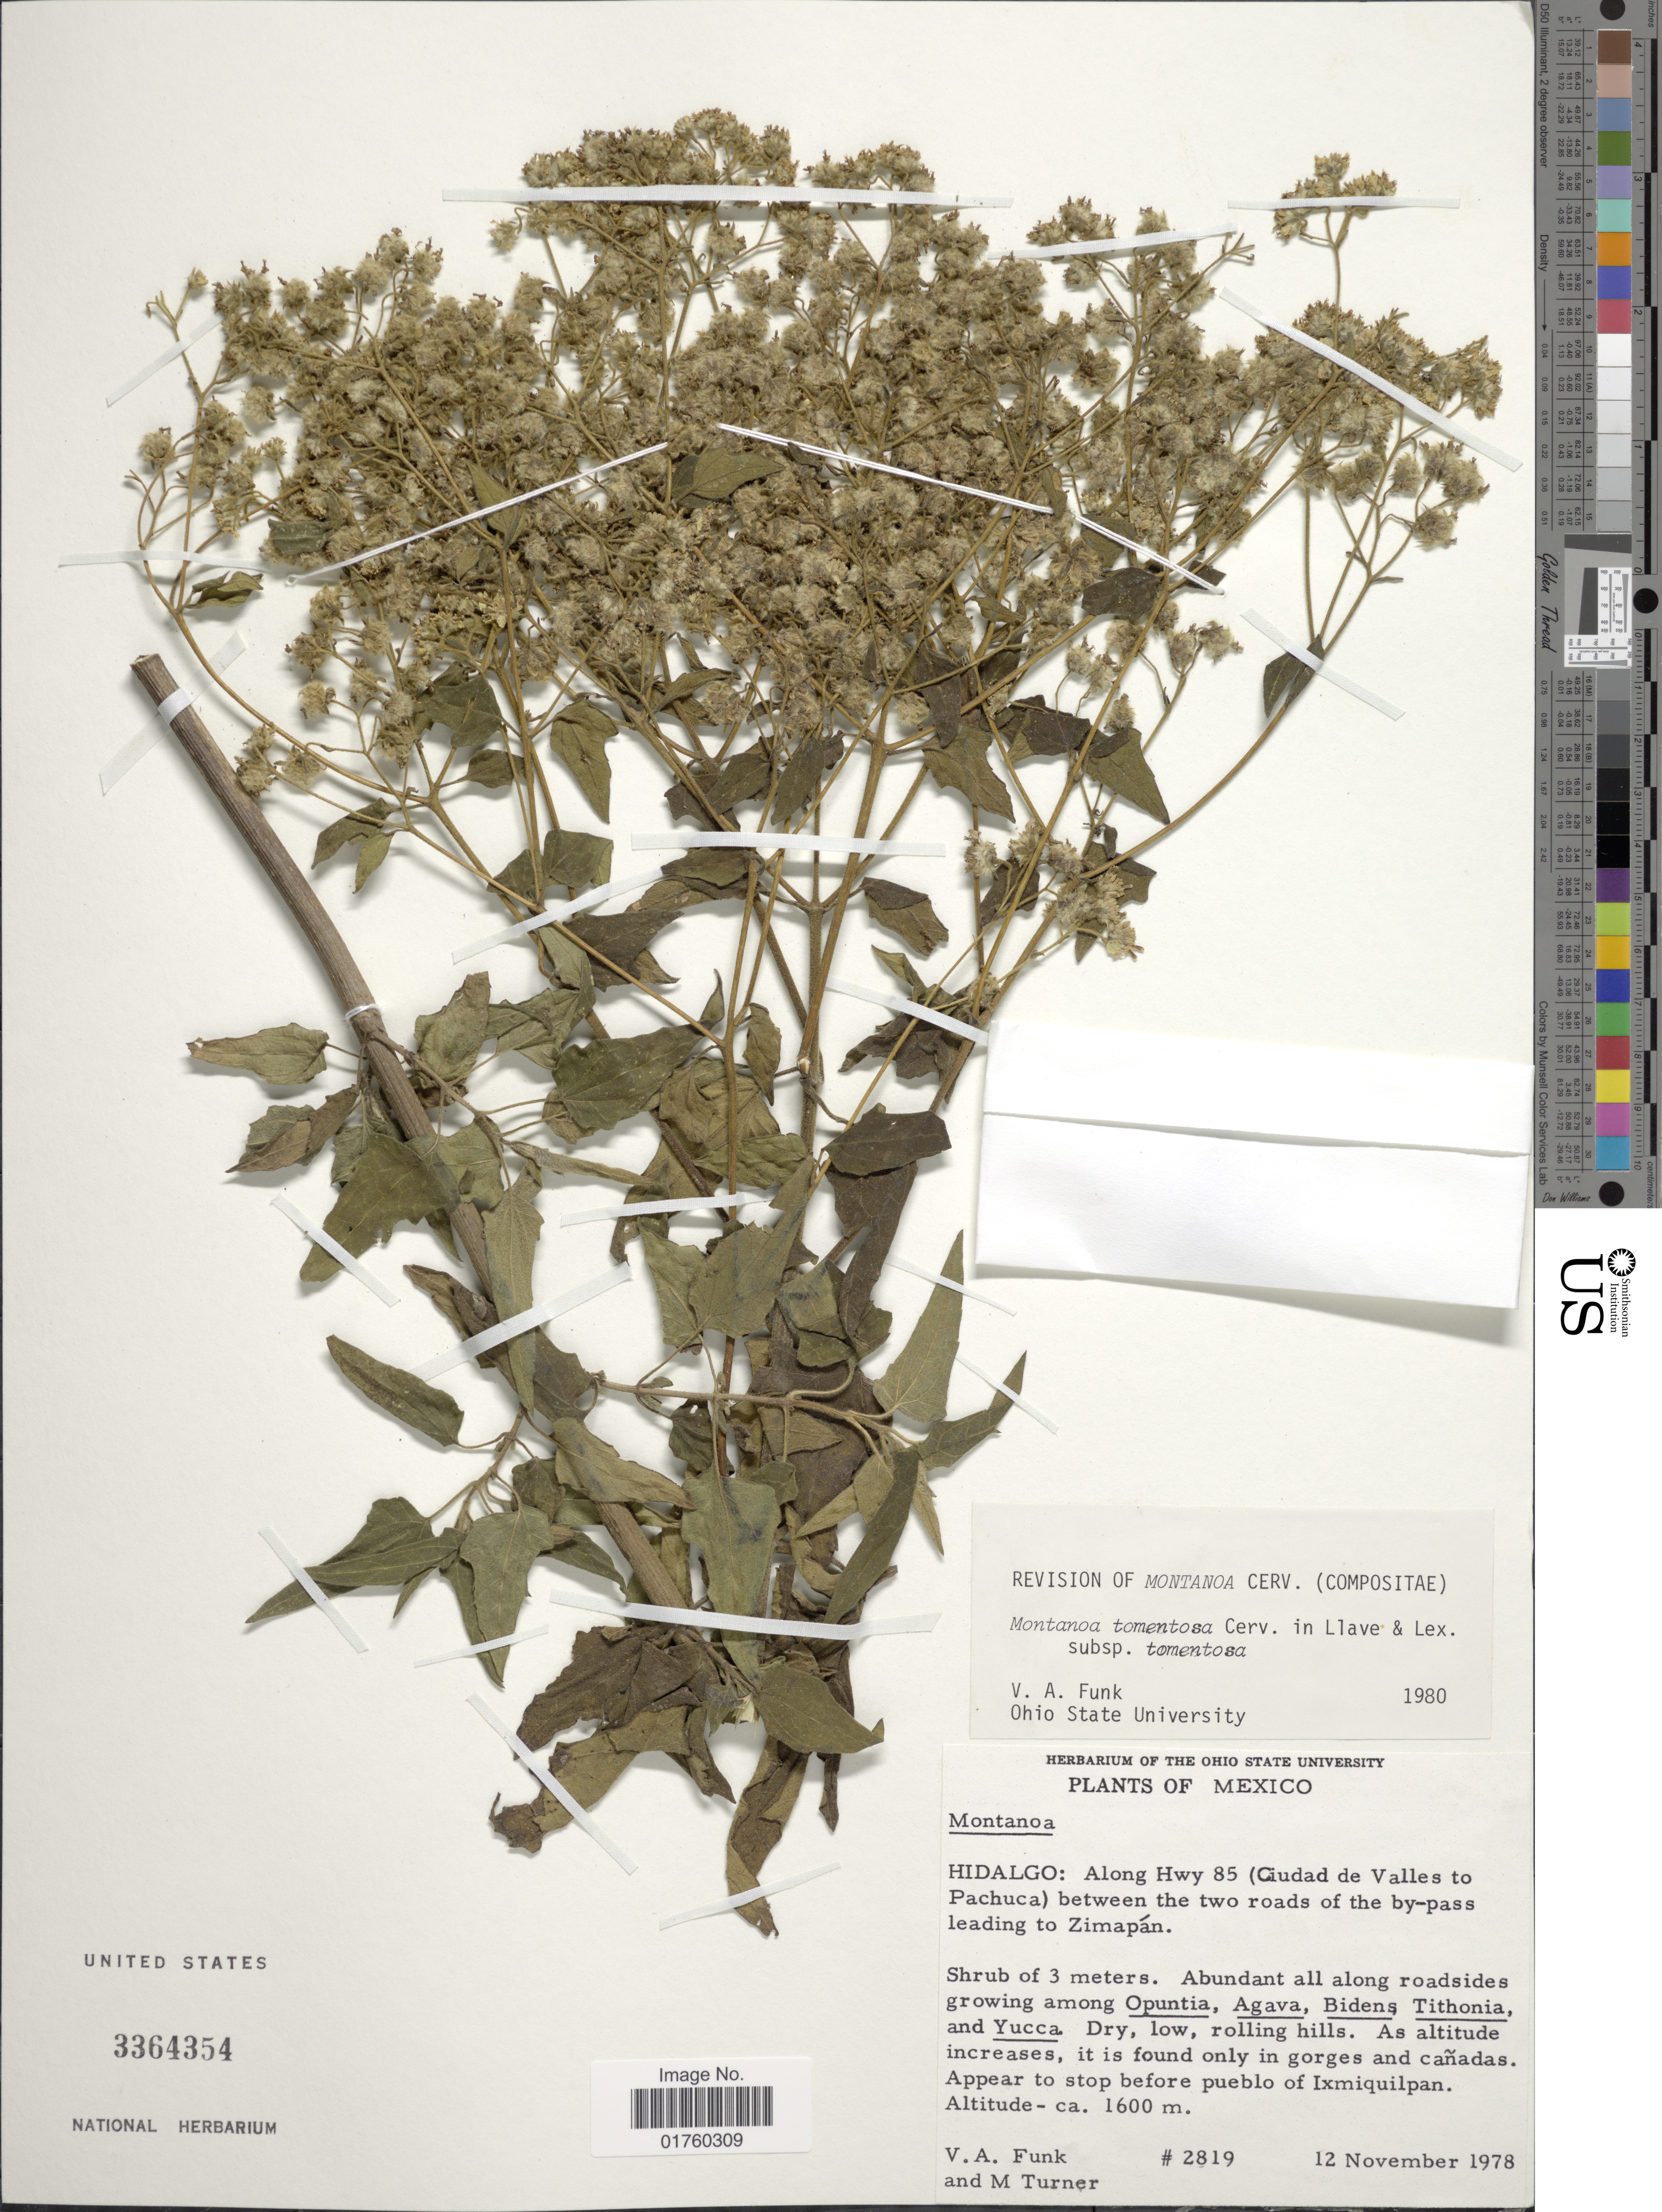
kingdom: Plantae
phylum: Tracheophyta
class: Magnoliopsida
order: Asterales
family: Asteraceae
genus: Montanoa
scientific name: Montanoa tomentosa subsp. tomentosa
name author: Cerv.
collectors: V. Funk & M. Turner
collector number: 2819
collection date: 1978-11-12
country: Mexico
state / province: Hidalgo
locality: Along Hwy 85 (Ciudad de Valles to Pachuca) between the two roads of the by-pass leading to Zimapan, abundant all along roadsides.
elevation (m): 1600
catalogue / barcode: US 3364354